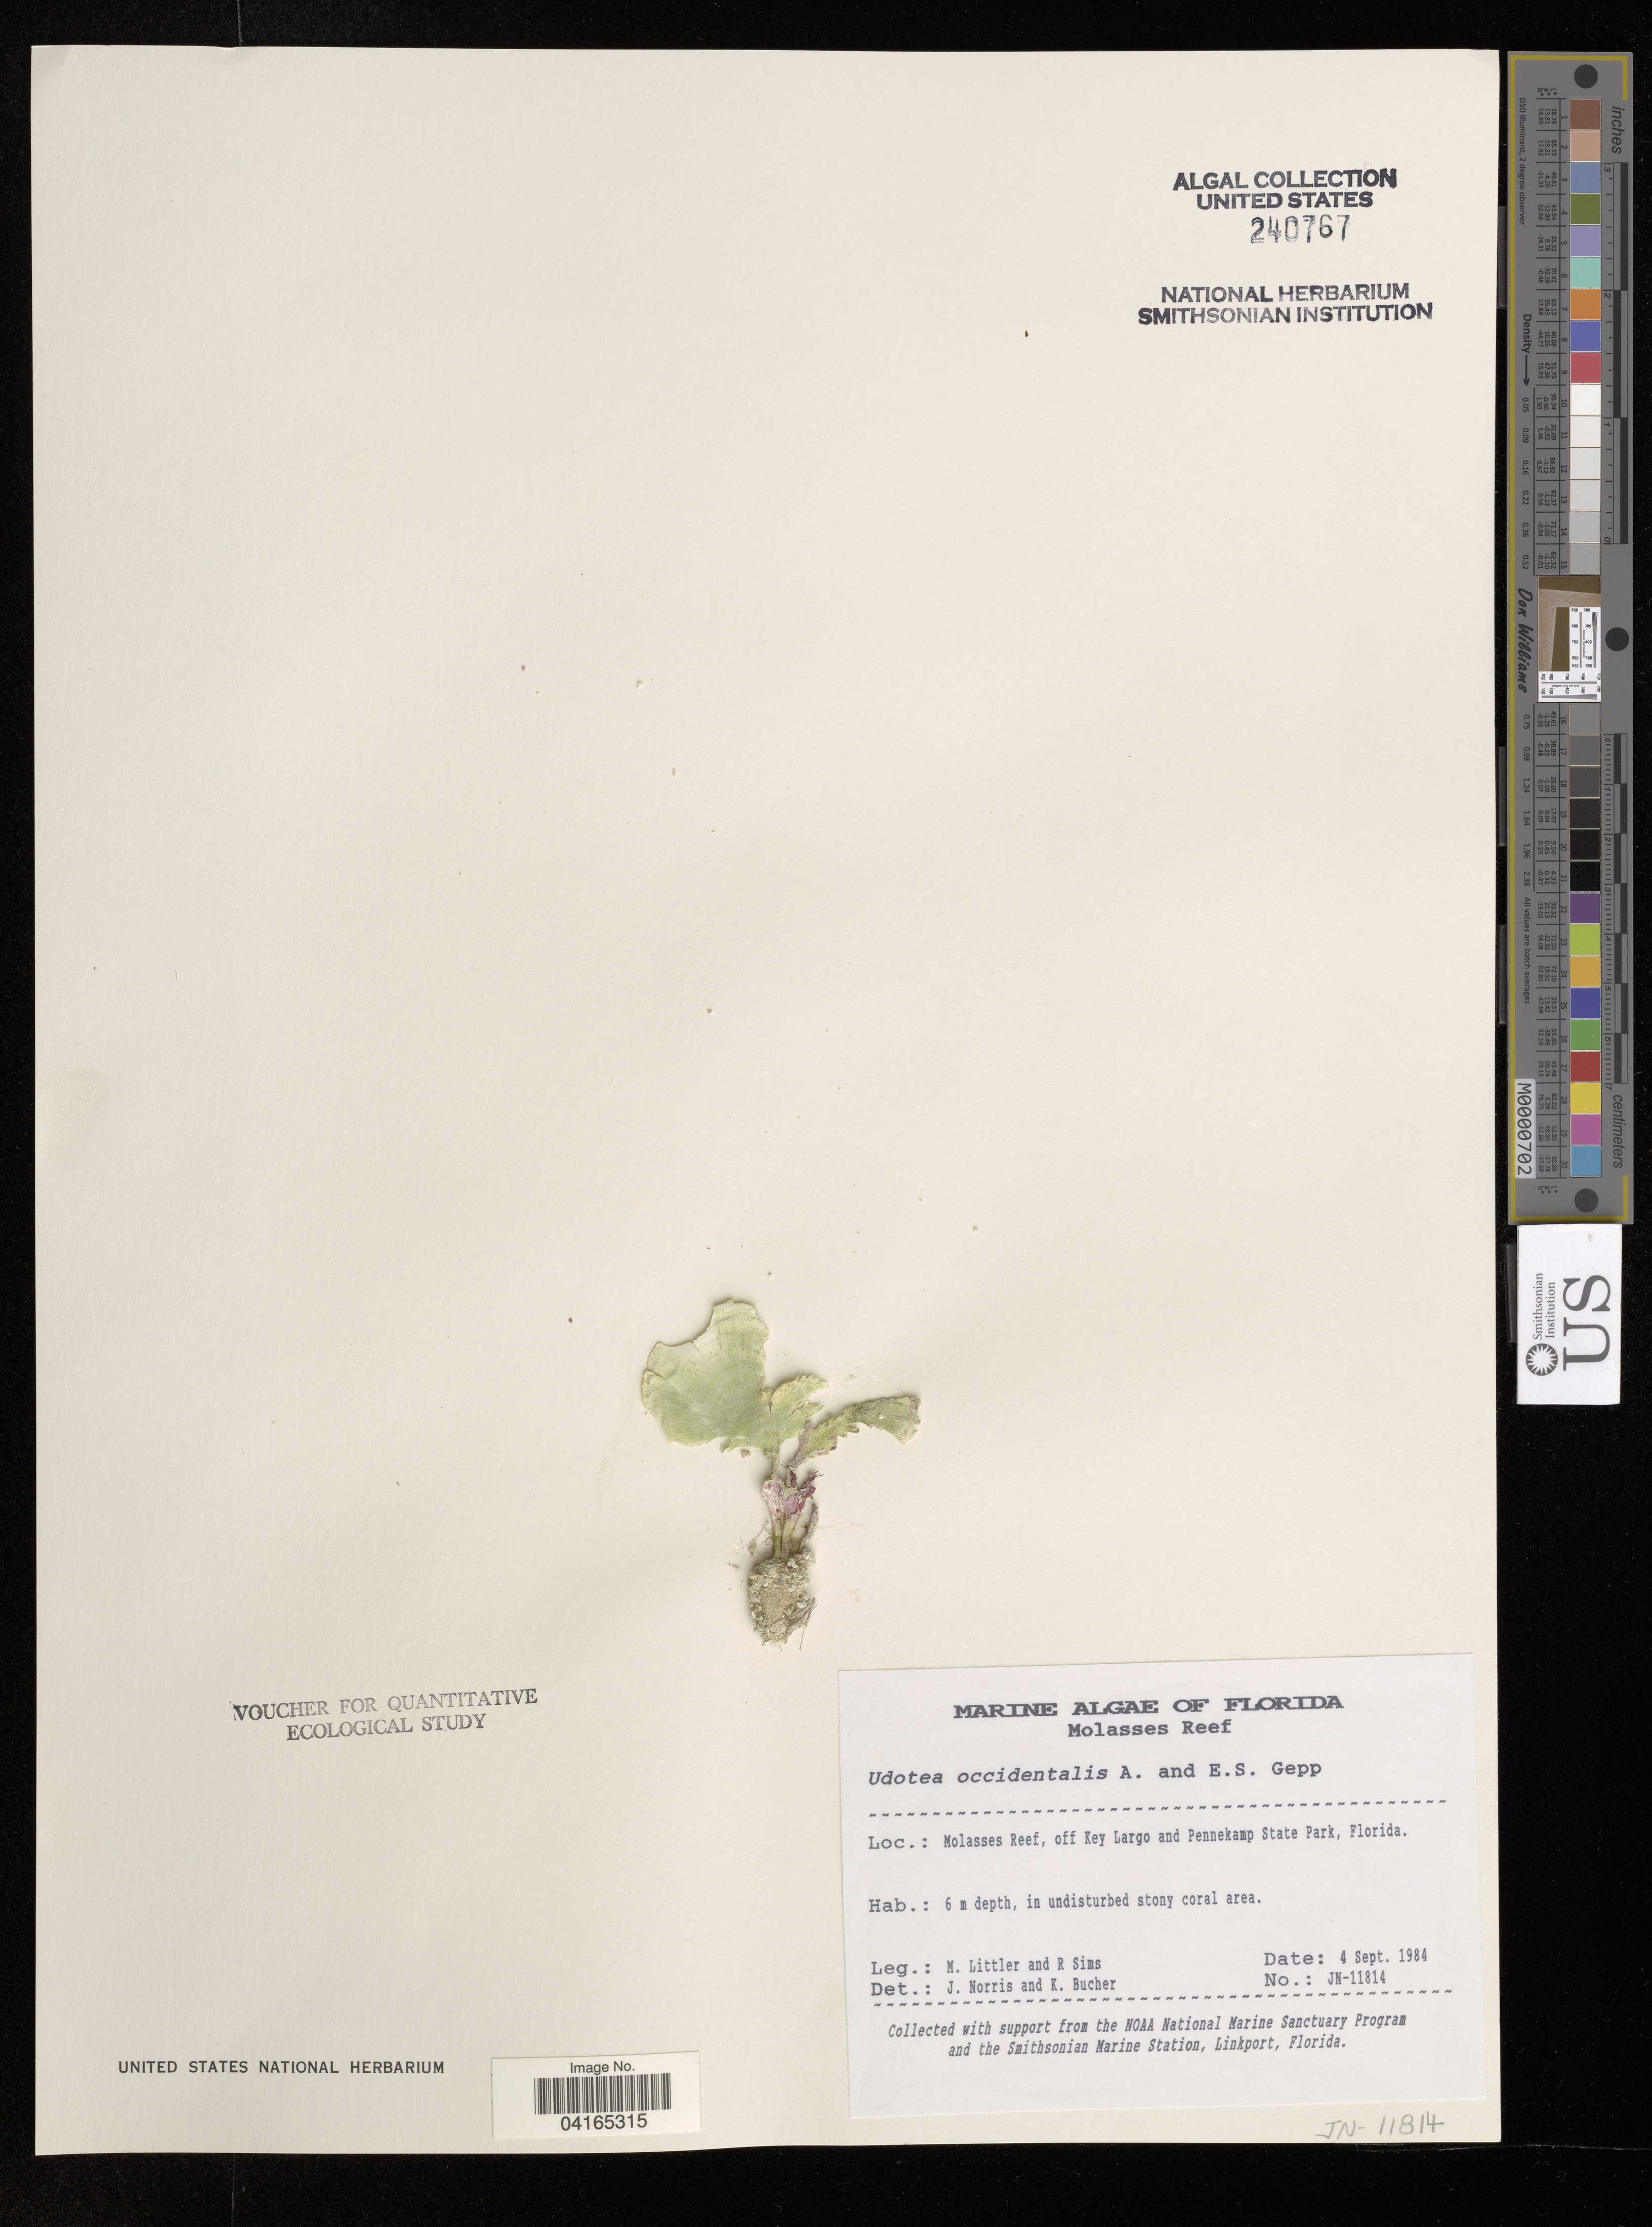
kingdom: Plantae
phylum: Chlorophyta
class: Ulvophyceae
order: Bryopsidales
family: Udoteaceae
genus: Udotea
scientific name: Udotea occidentalis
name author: A. Gepp & E. Gepp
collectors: M. Littler & R. Sims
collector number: JN-11814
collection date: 1984-09-04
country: United States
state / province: Florida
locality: Molasses Reef, off Key Largo and Pennekamp State Park.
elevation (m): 6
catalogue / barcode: US 240767